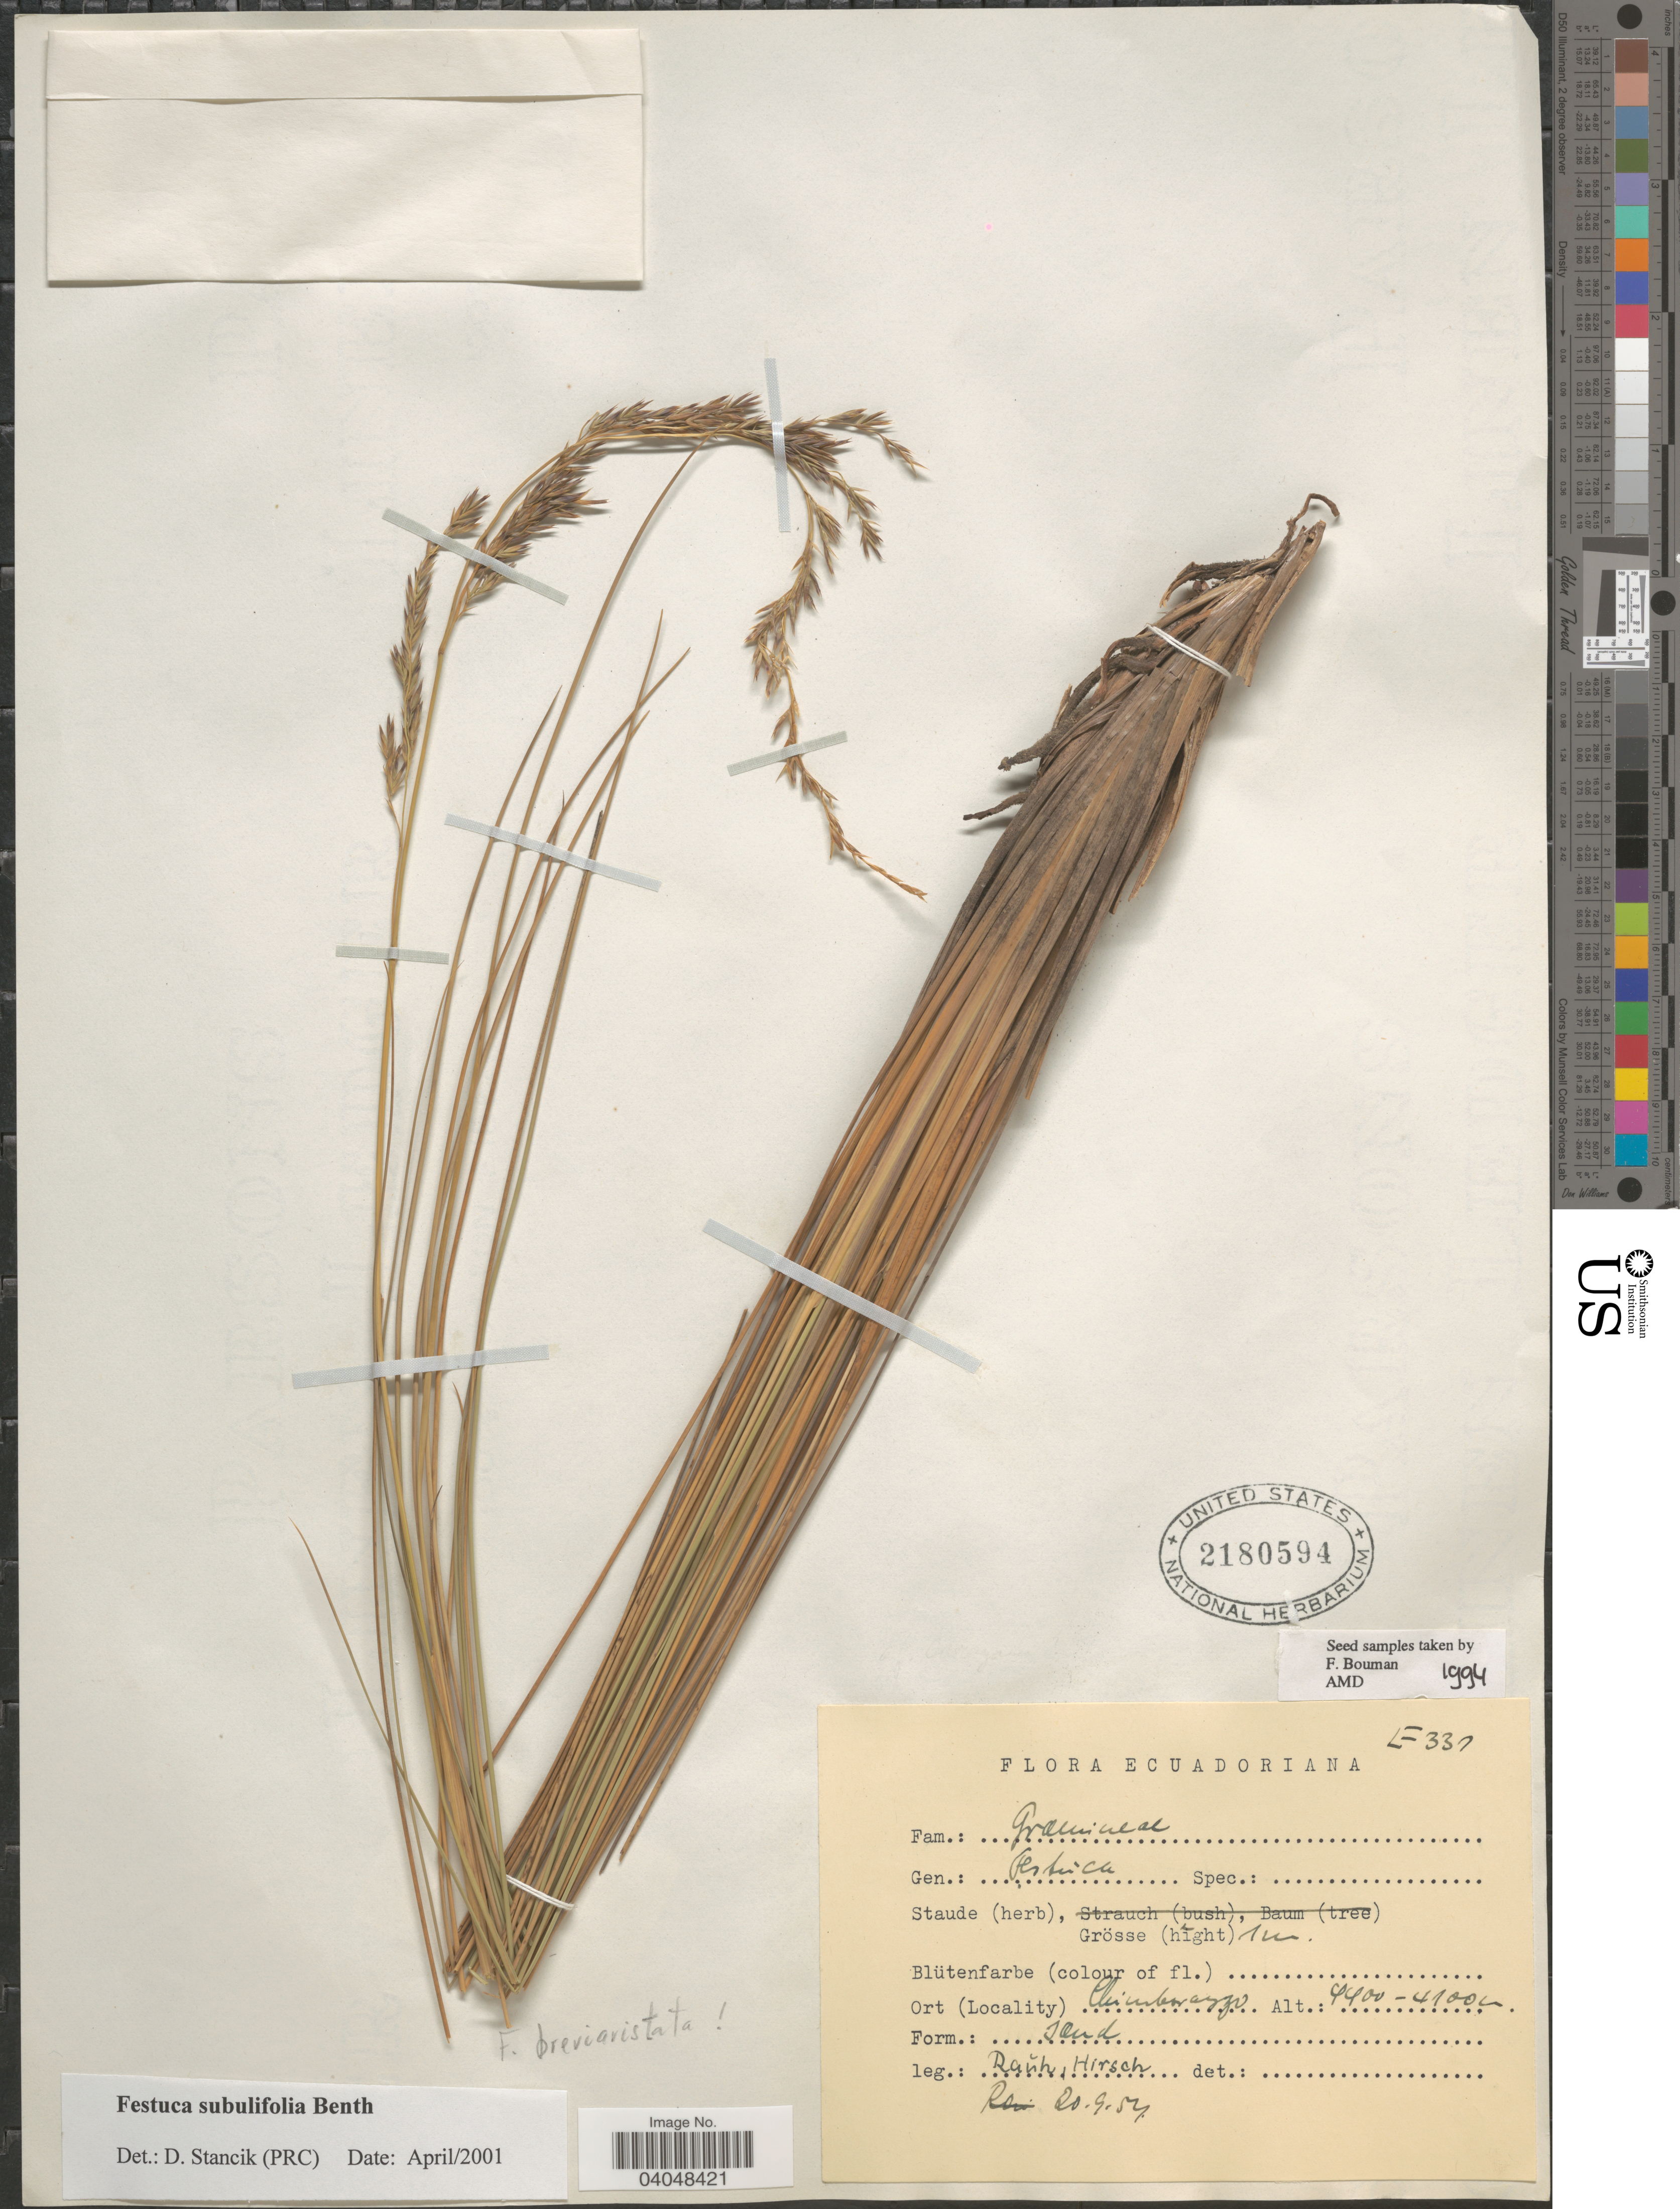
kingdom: Plantae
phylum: Tracheophyta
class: Liliopsida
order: Poales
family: Poaceae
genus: Festuca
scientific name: Festuca subulifolia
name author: Benth.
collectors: W. Rauh & G. Hirsch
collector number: E337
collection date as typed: Transcribed d/m/y: 20/9/57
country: Ecuador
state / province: Chimborazo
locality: Chimborazzo.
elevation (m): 4100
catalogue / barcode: US 2180594